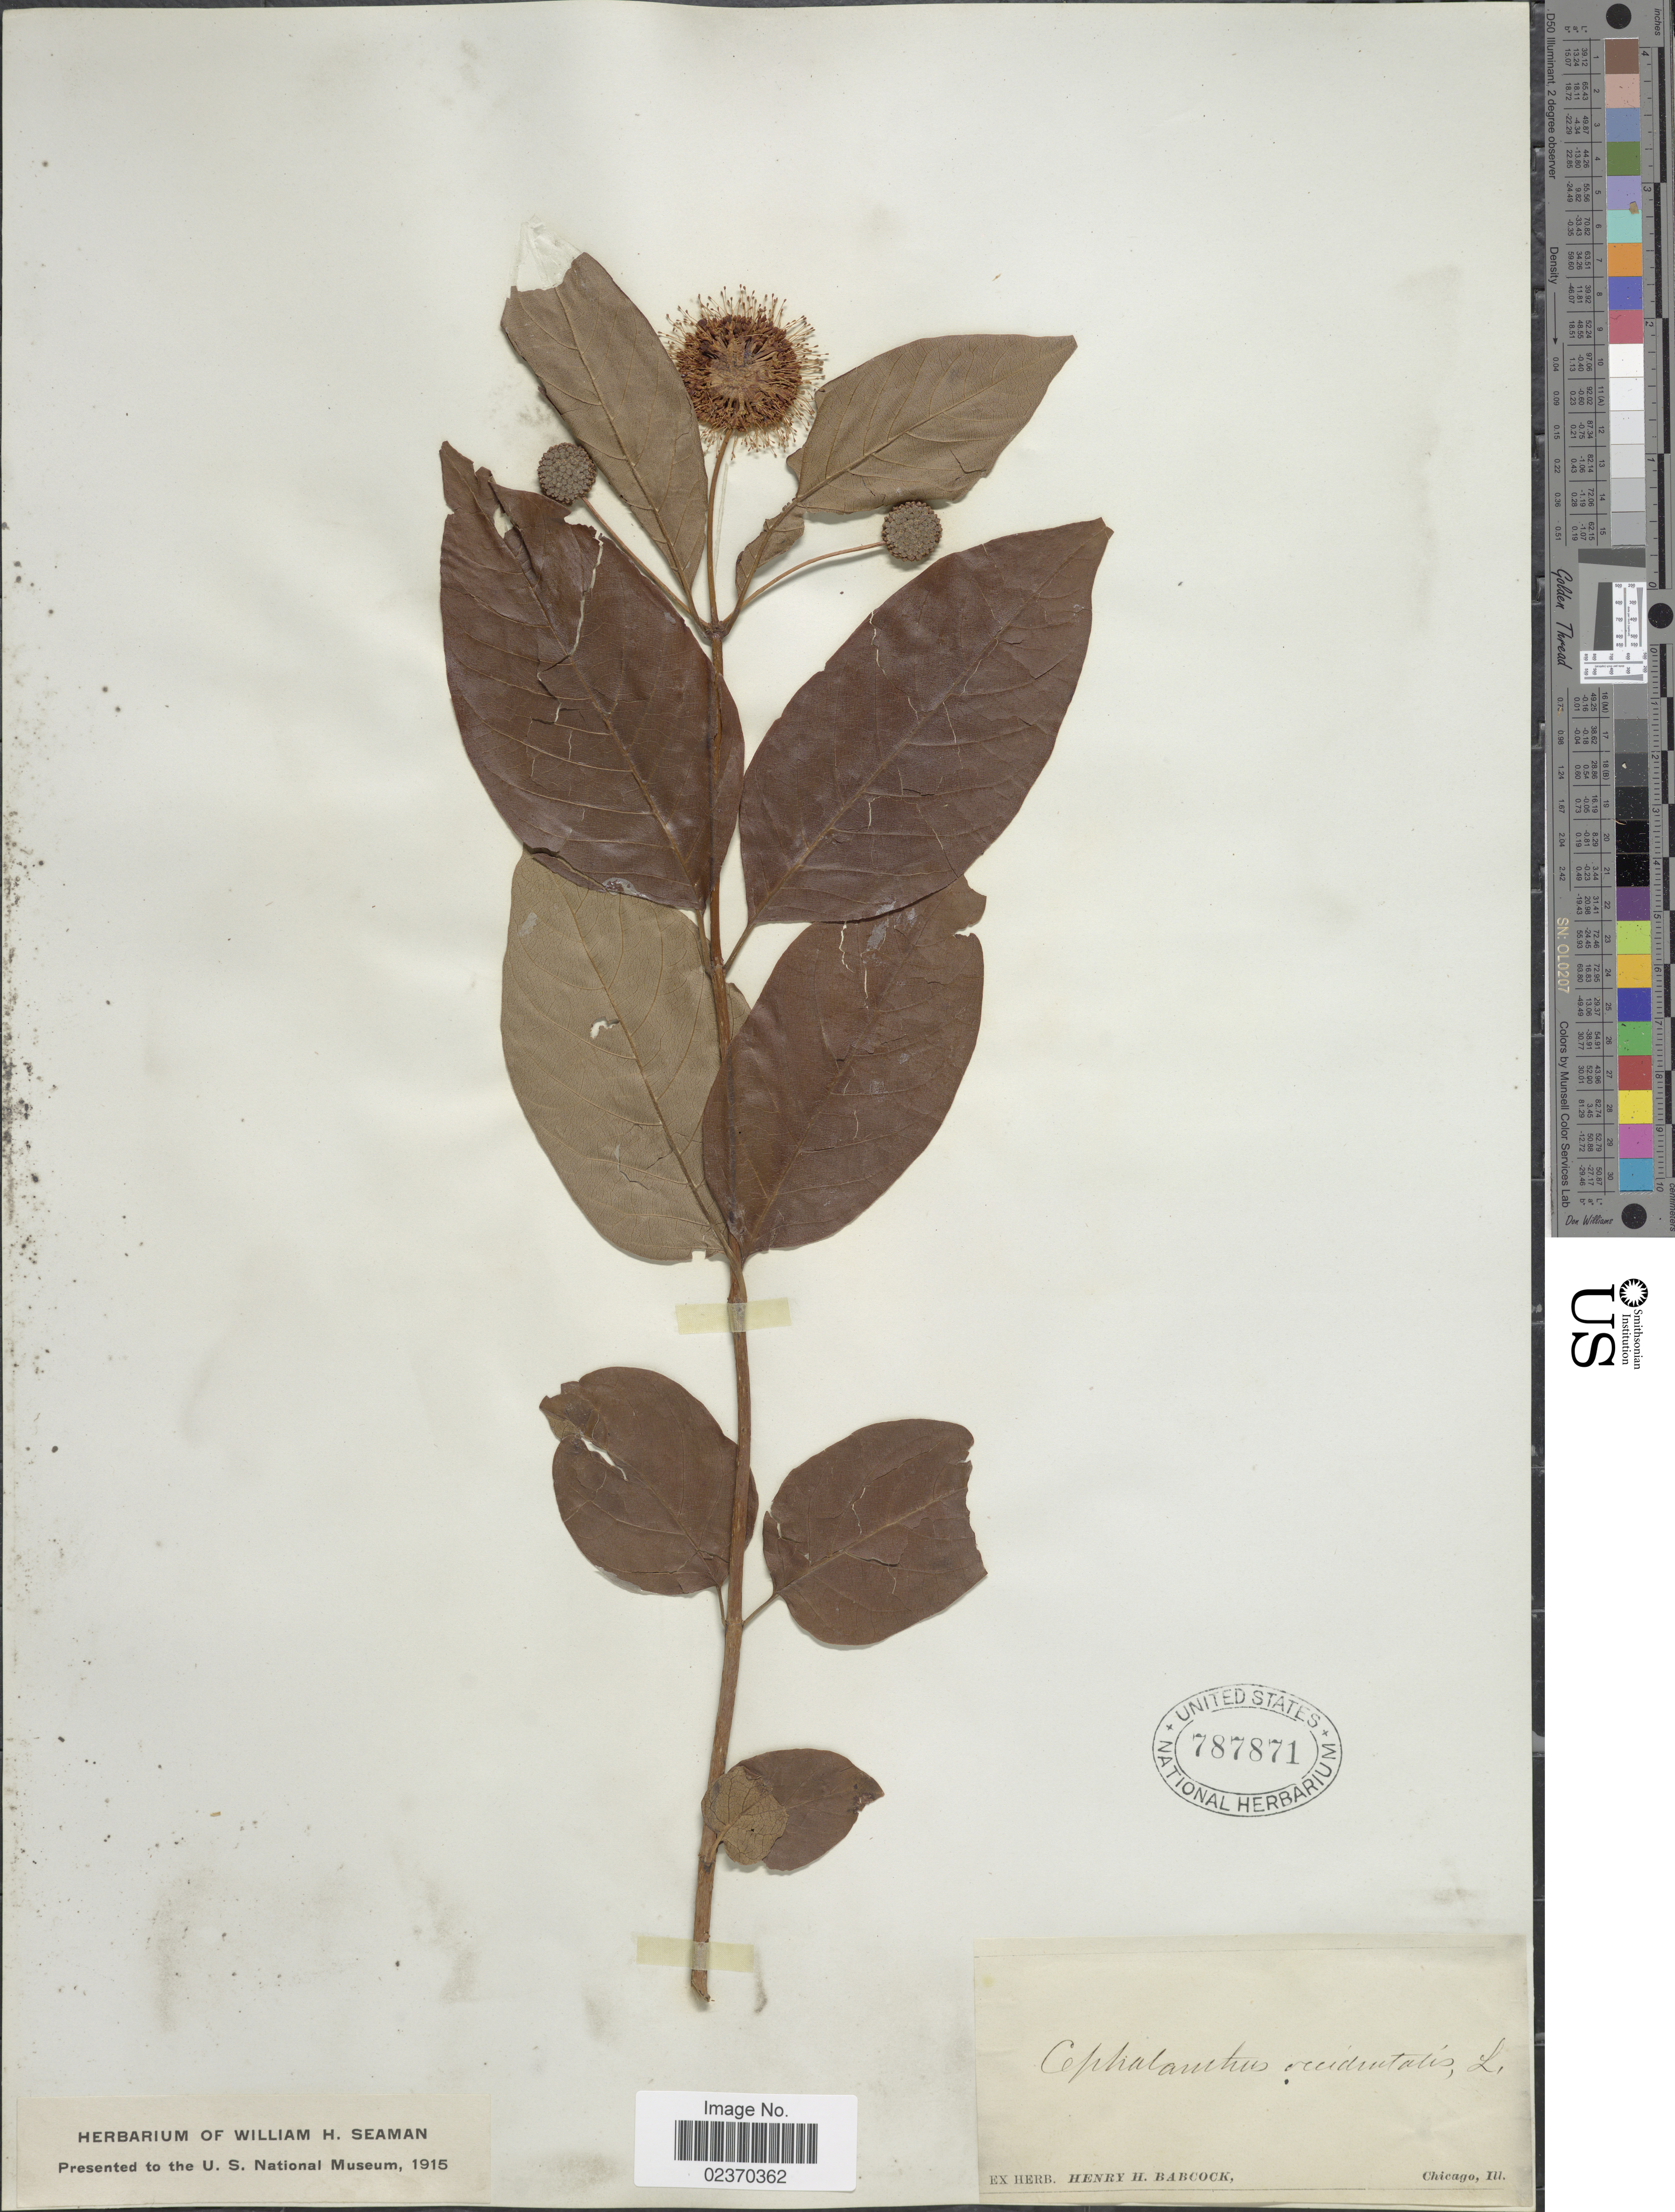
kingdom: Plantae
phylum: Tracheophyta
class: Magnoliopsida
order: Gentianales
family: Rubiaceae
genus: Cephalanthus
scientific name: Cephalanthus occidentalis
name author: L.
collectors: ex herb. Henry Homes Babcock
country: United States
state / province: Illinois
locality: Chicago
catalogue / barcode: US 787871